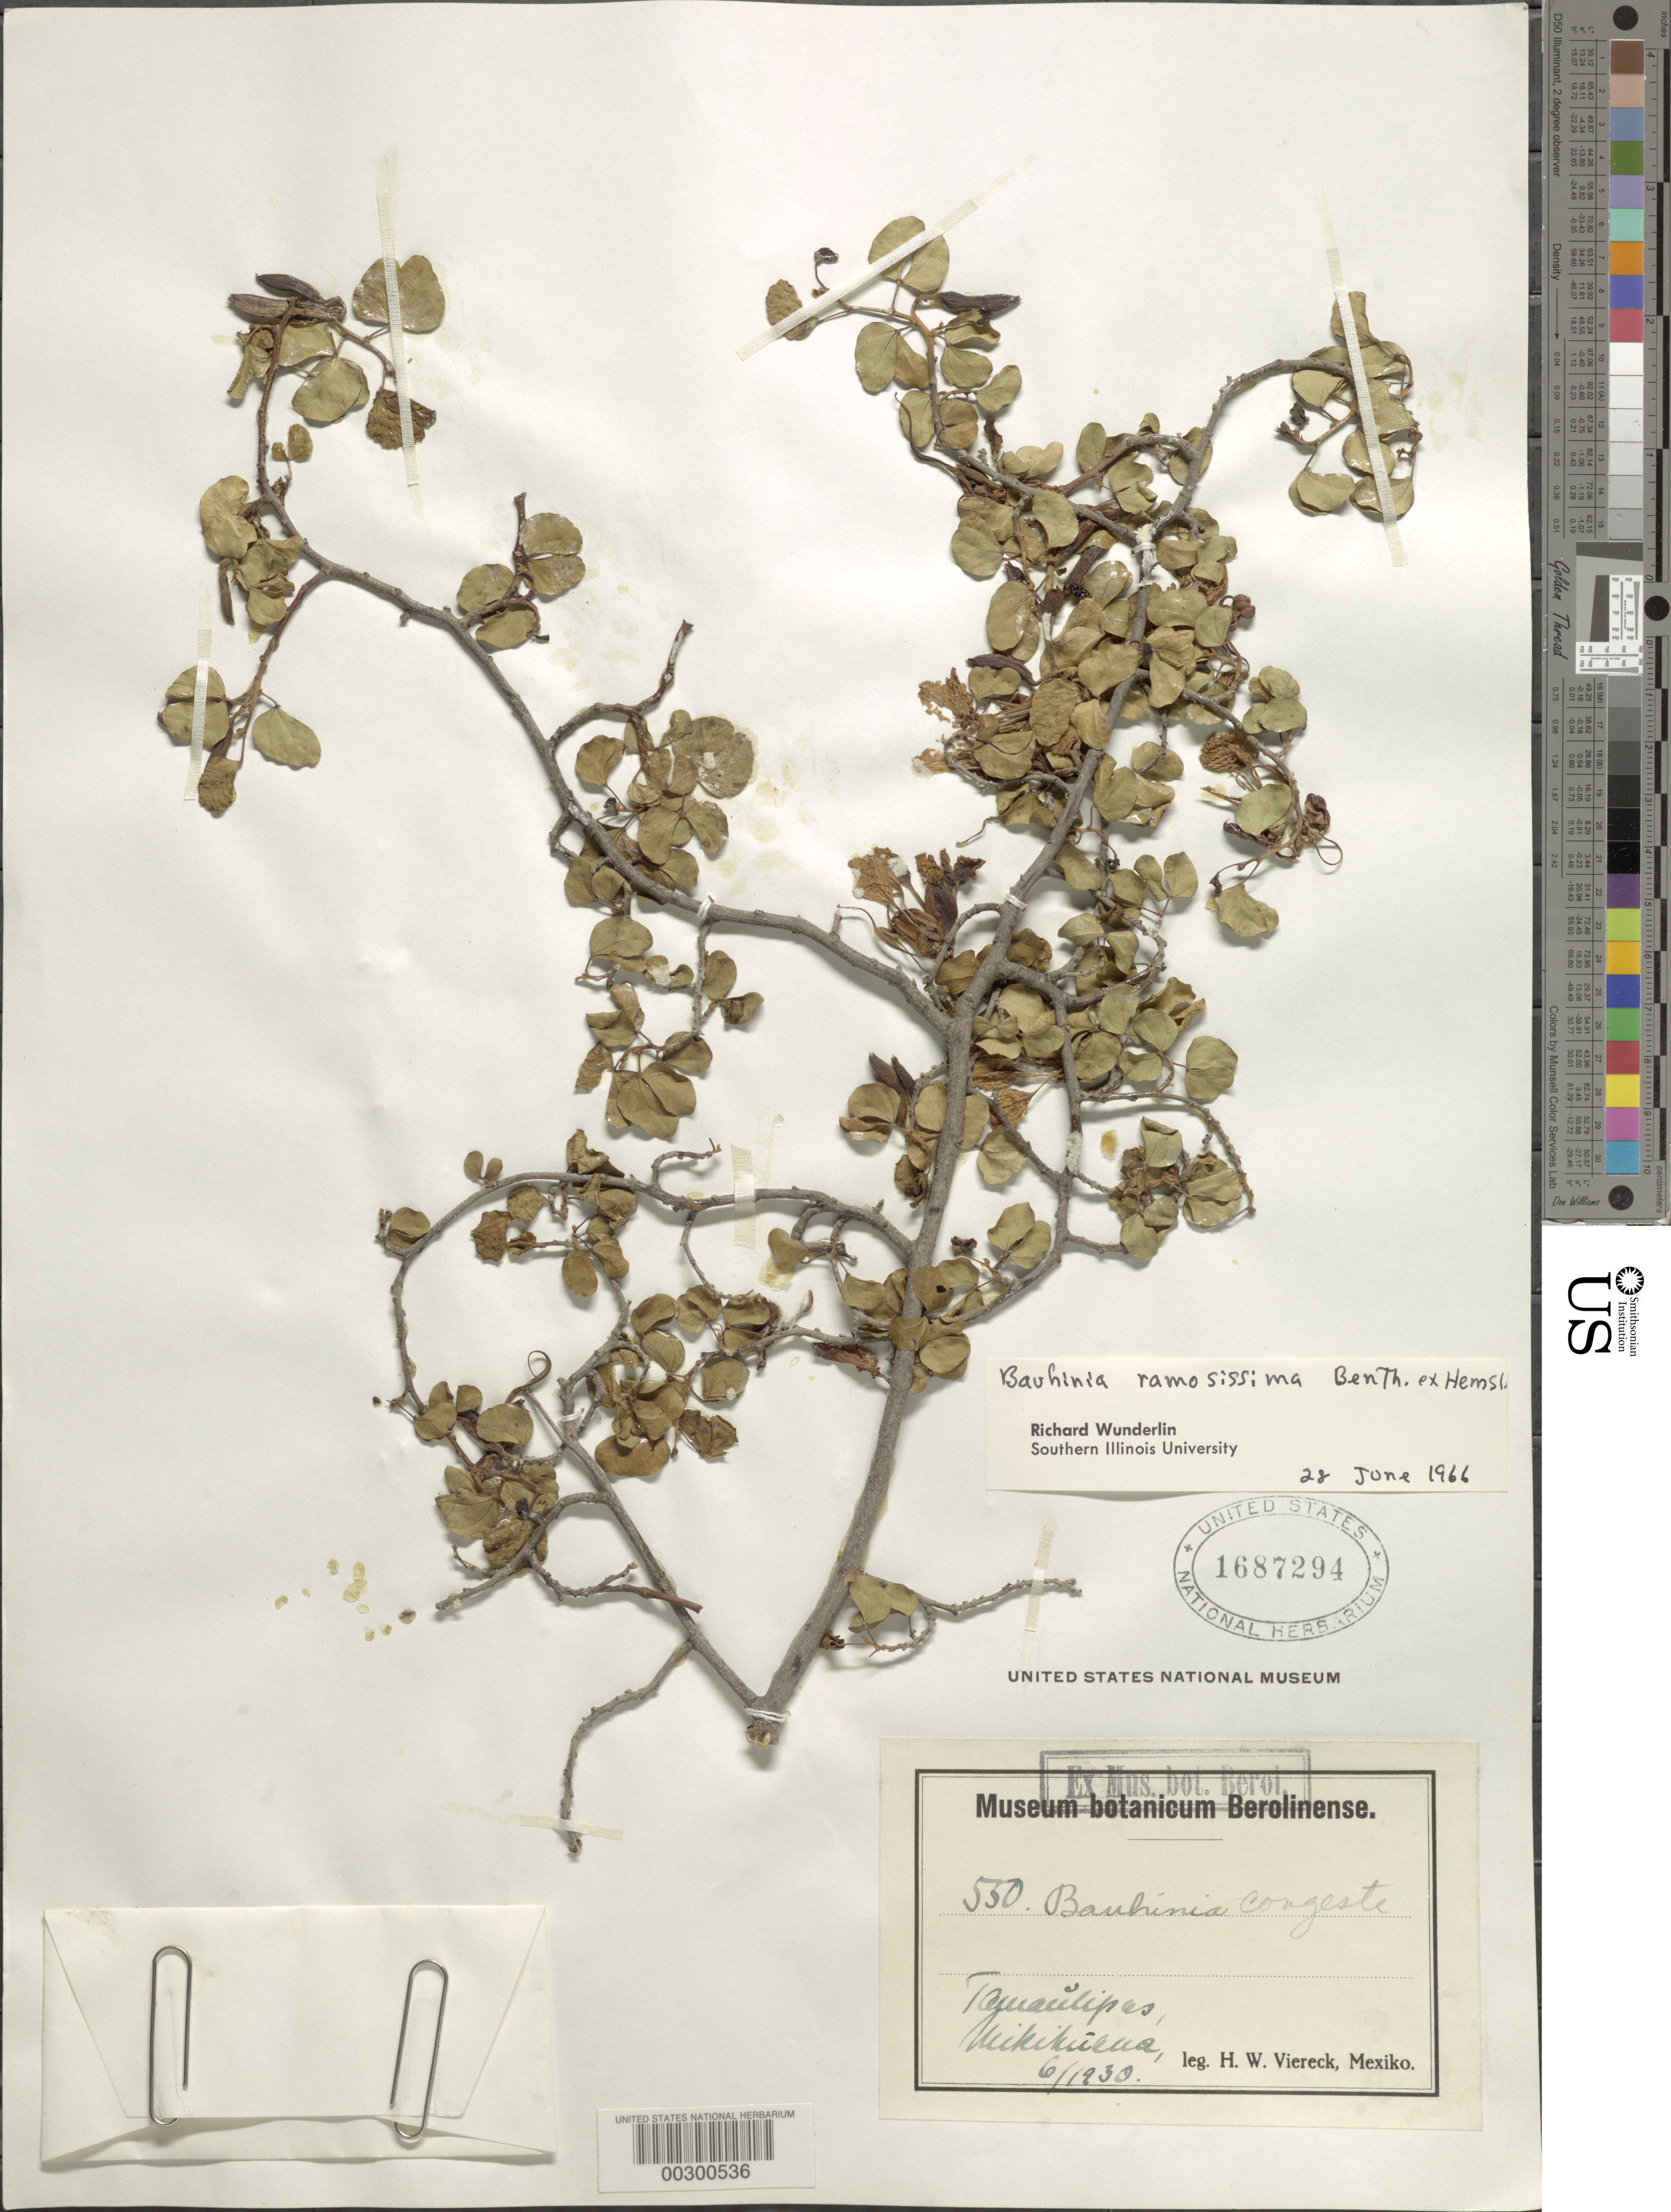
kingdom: Plantae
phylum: Tracheophyta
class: Magnoliopsida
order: Fabales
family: Fabaceae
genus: Bauhinia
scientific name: Bauhinia ramosissima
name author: Benth. ex Hemsl.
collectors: H. W. Viereck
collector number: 550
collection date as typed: Jun 1930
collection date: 1930-06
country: Mexico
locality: Tamaulipas, mikikeua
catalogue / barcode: US 1687294